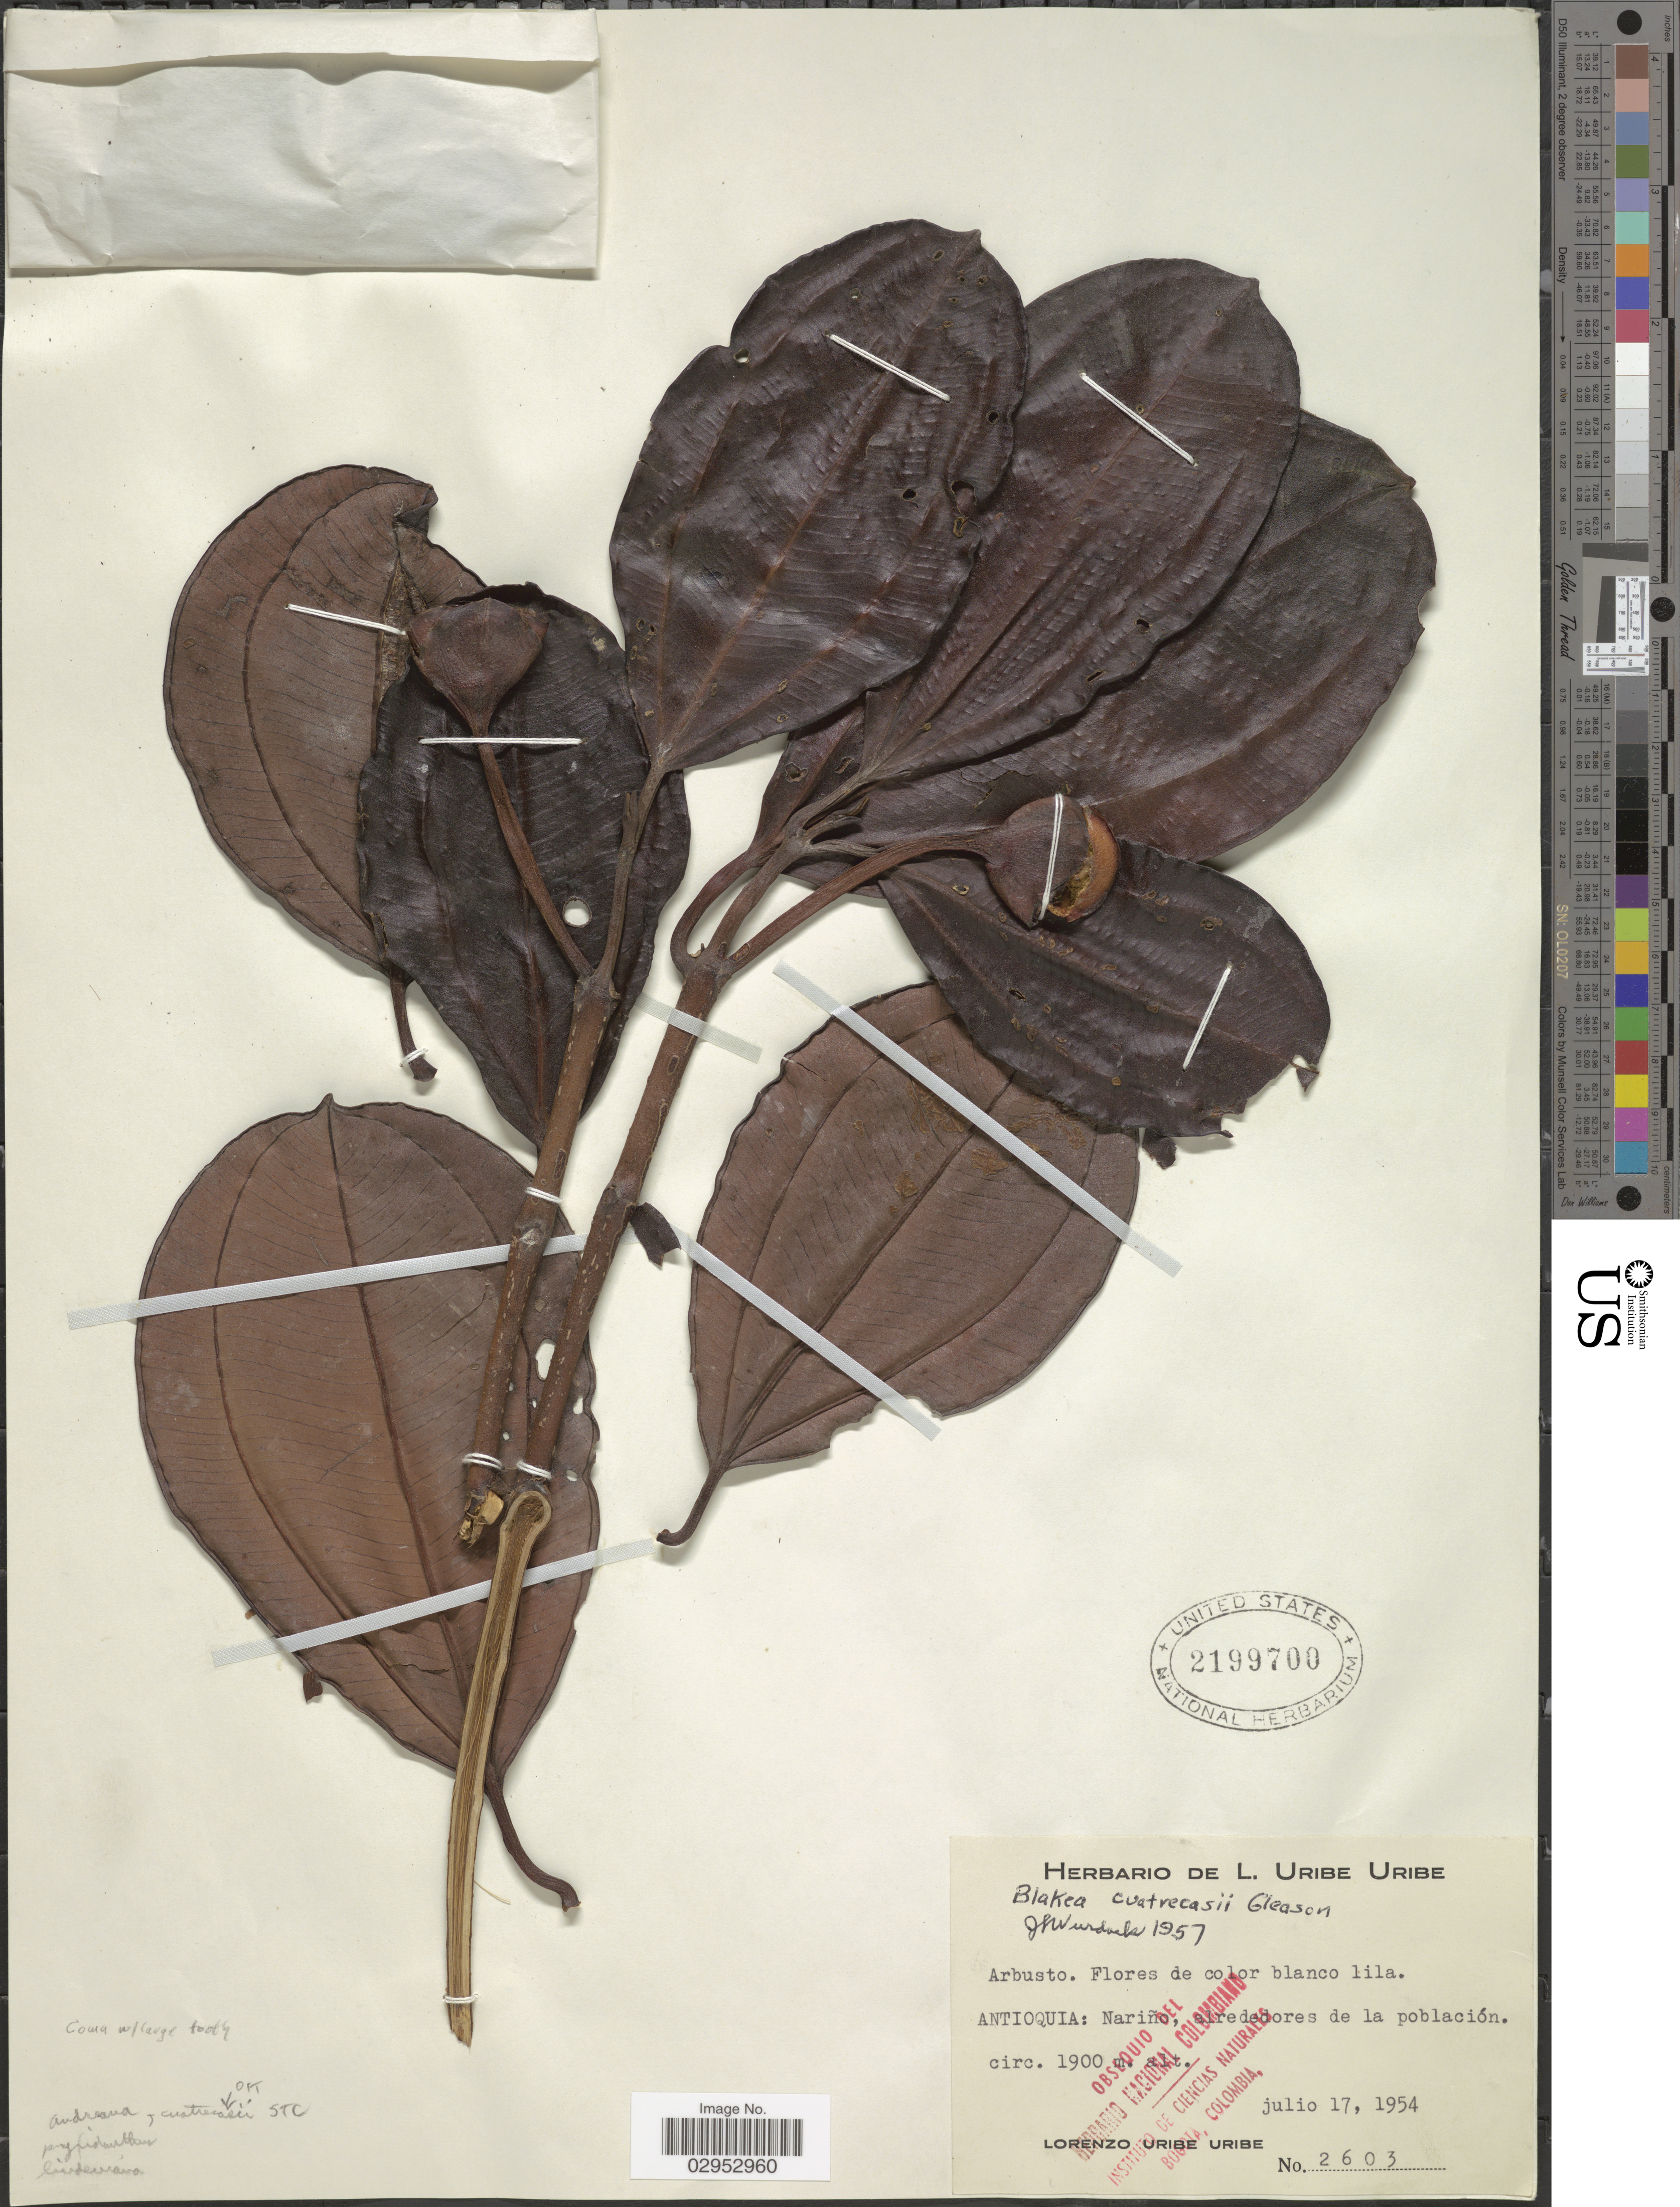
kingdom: Plantae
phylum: Tracheophyta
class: Magnoliopsida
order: Myrtales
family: Melastomataceae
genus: Blakea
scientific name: Blakea cuatrecasii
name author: Gleason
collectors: L. Uribe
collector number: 2603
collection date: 1954-07-17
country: Colombia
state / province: Antioquia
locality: Antioquia: Nariño, alrededores de la población.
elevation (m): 1900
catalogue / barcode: US 2199700